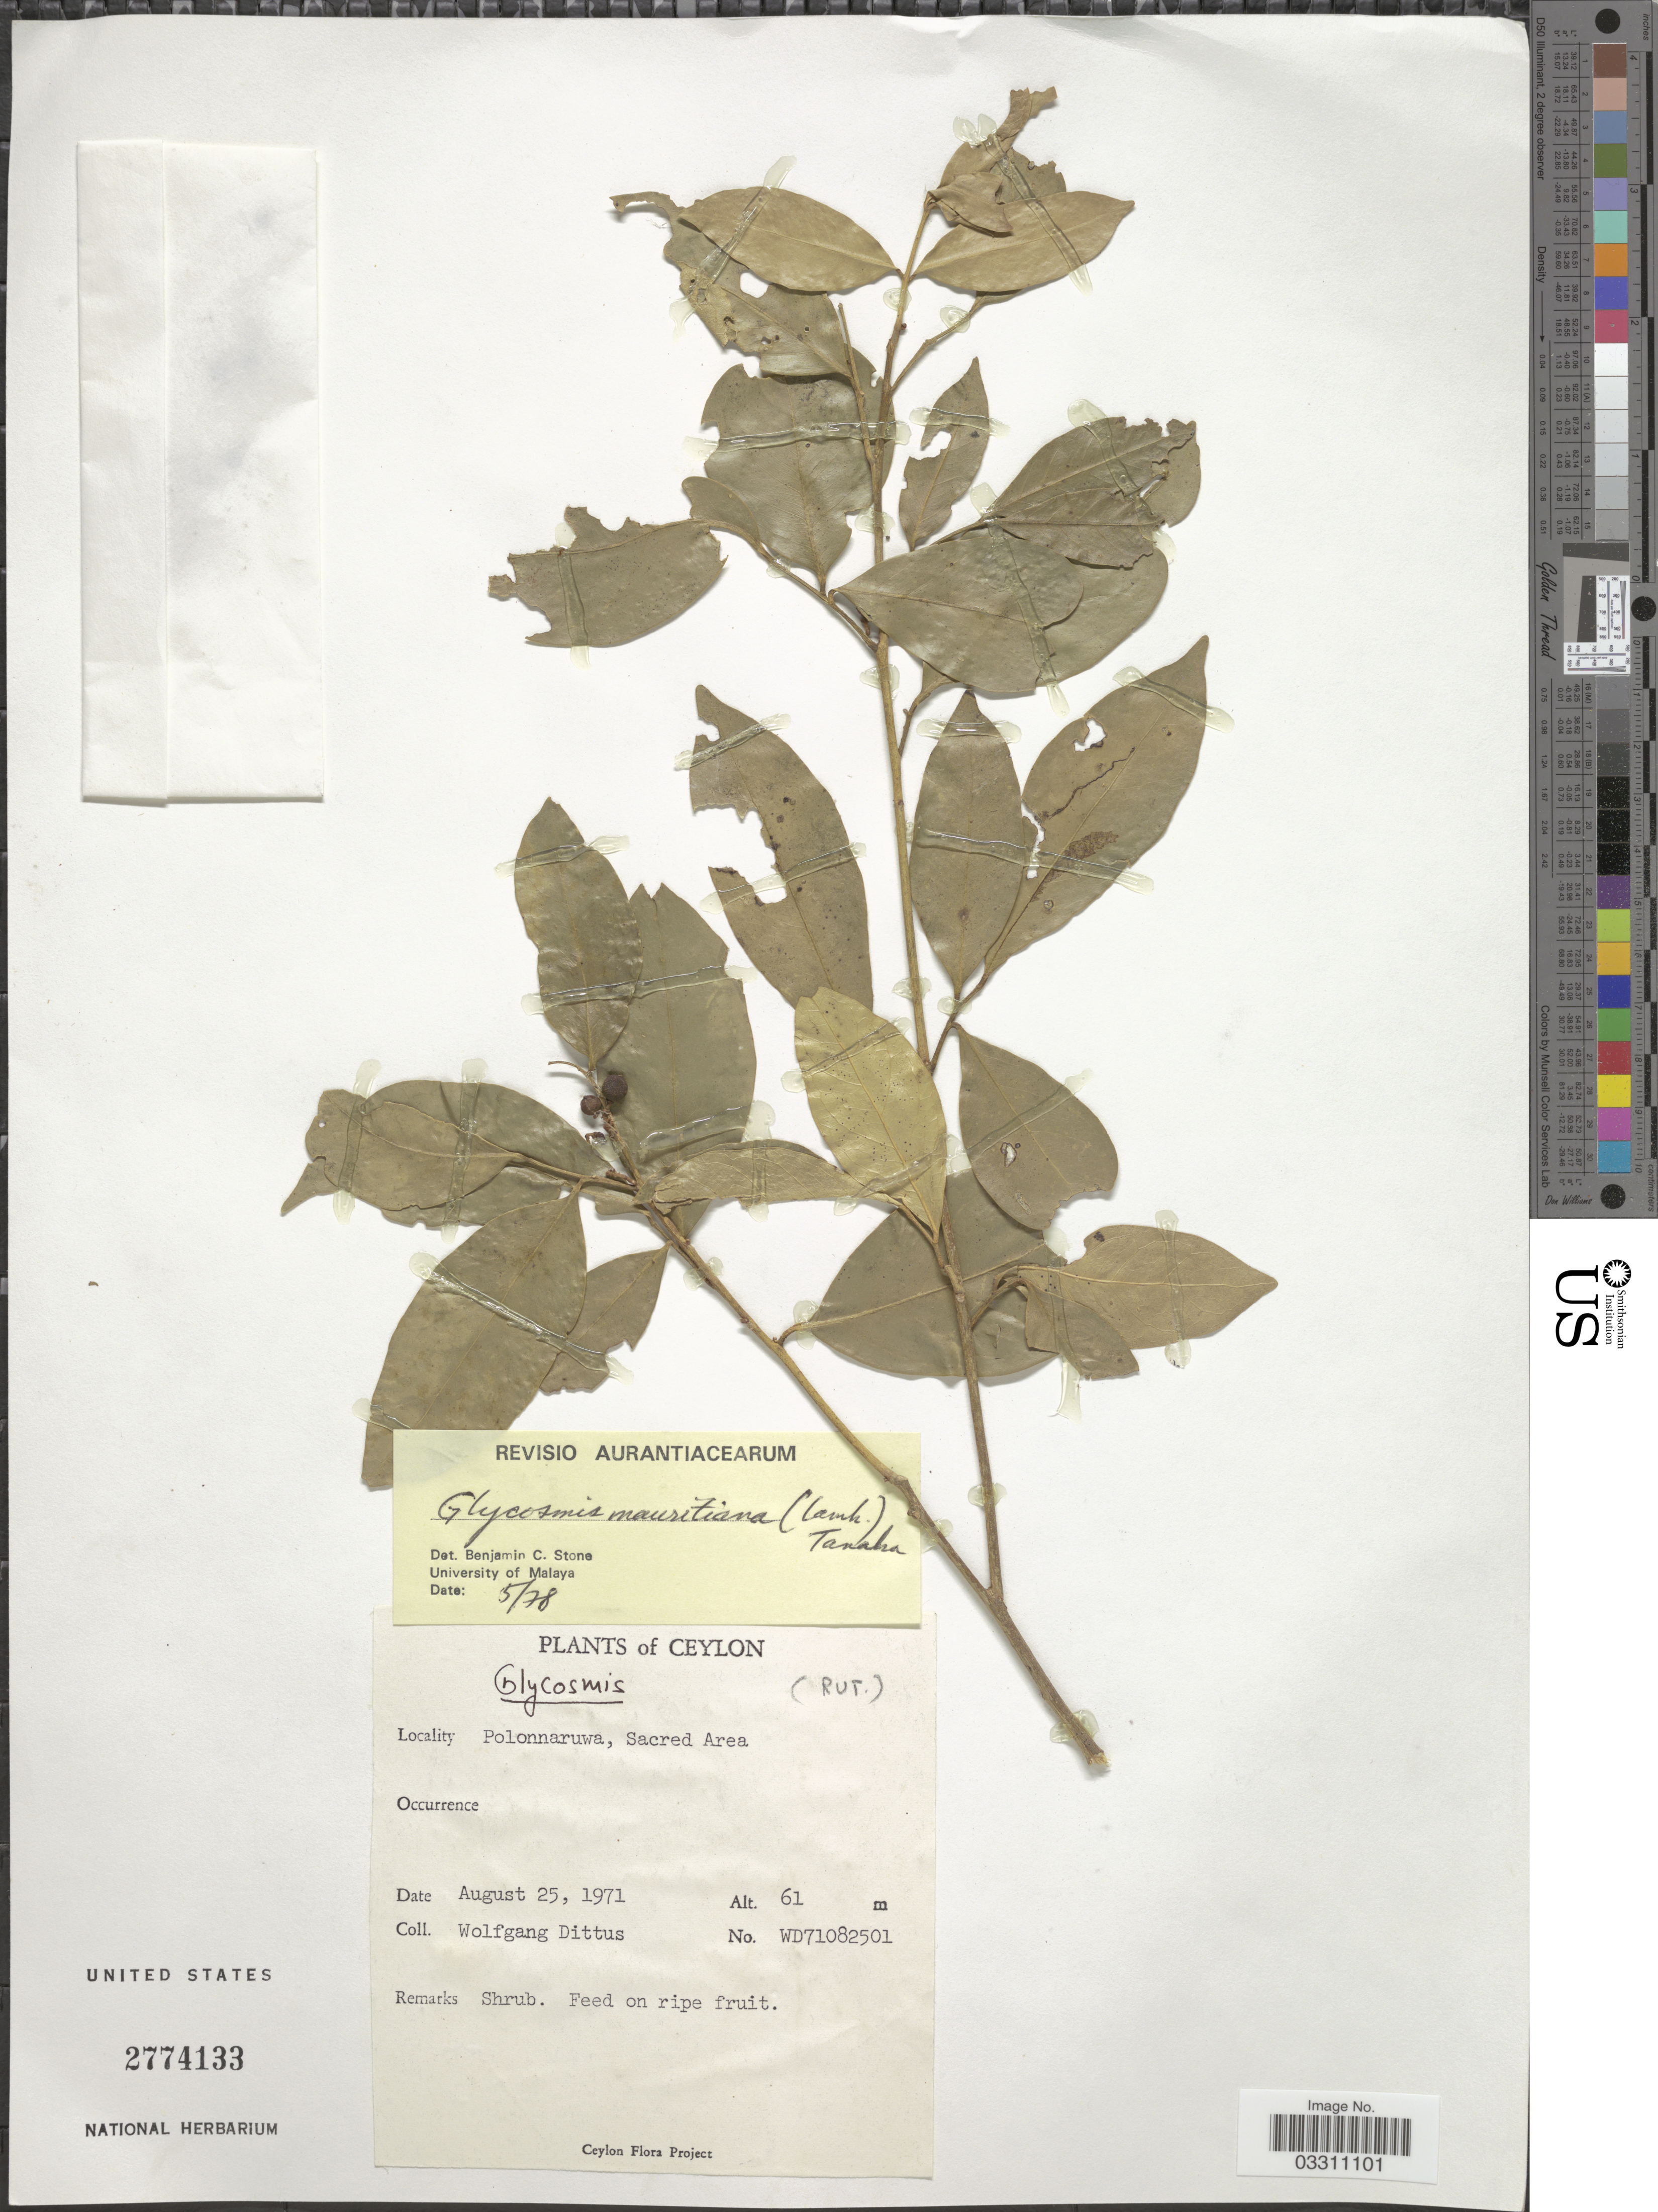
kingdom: Plantae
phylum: Tracheophyta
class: Magnoliopsida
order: Sapindales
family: Rutaceae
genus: Glycosmis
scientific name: Glycosmis mauritiana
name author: (Lamkey) Tanaka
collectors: W. Dittus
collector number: WD71082501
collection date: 1971-08-25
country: Sri Lanka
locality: Ceylon, Polonnaruwa, Sacred Area.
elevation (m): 61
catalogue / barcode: US 2774133